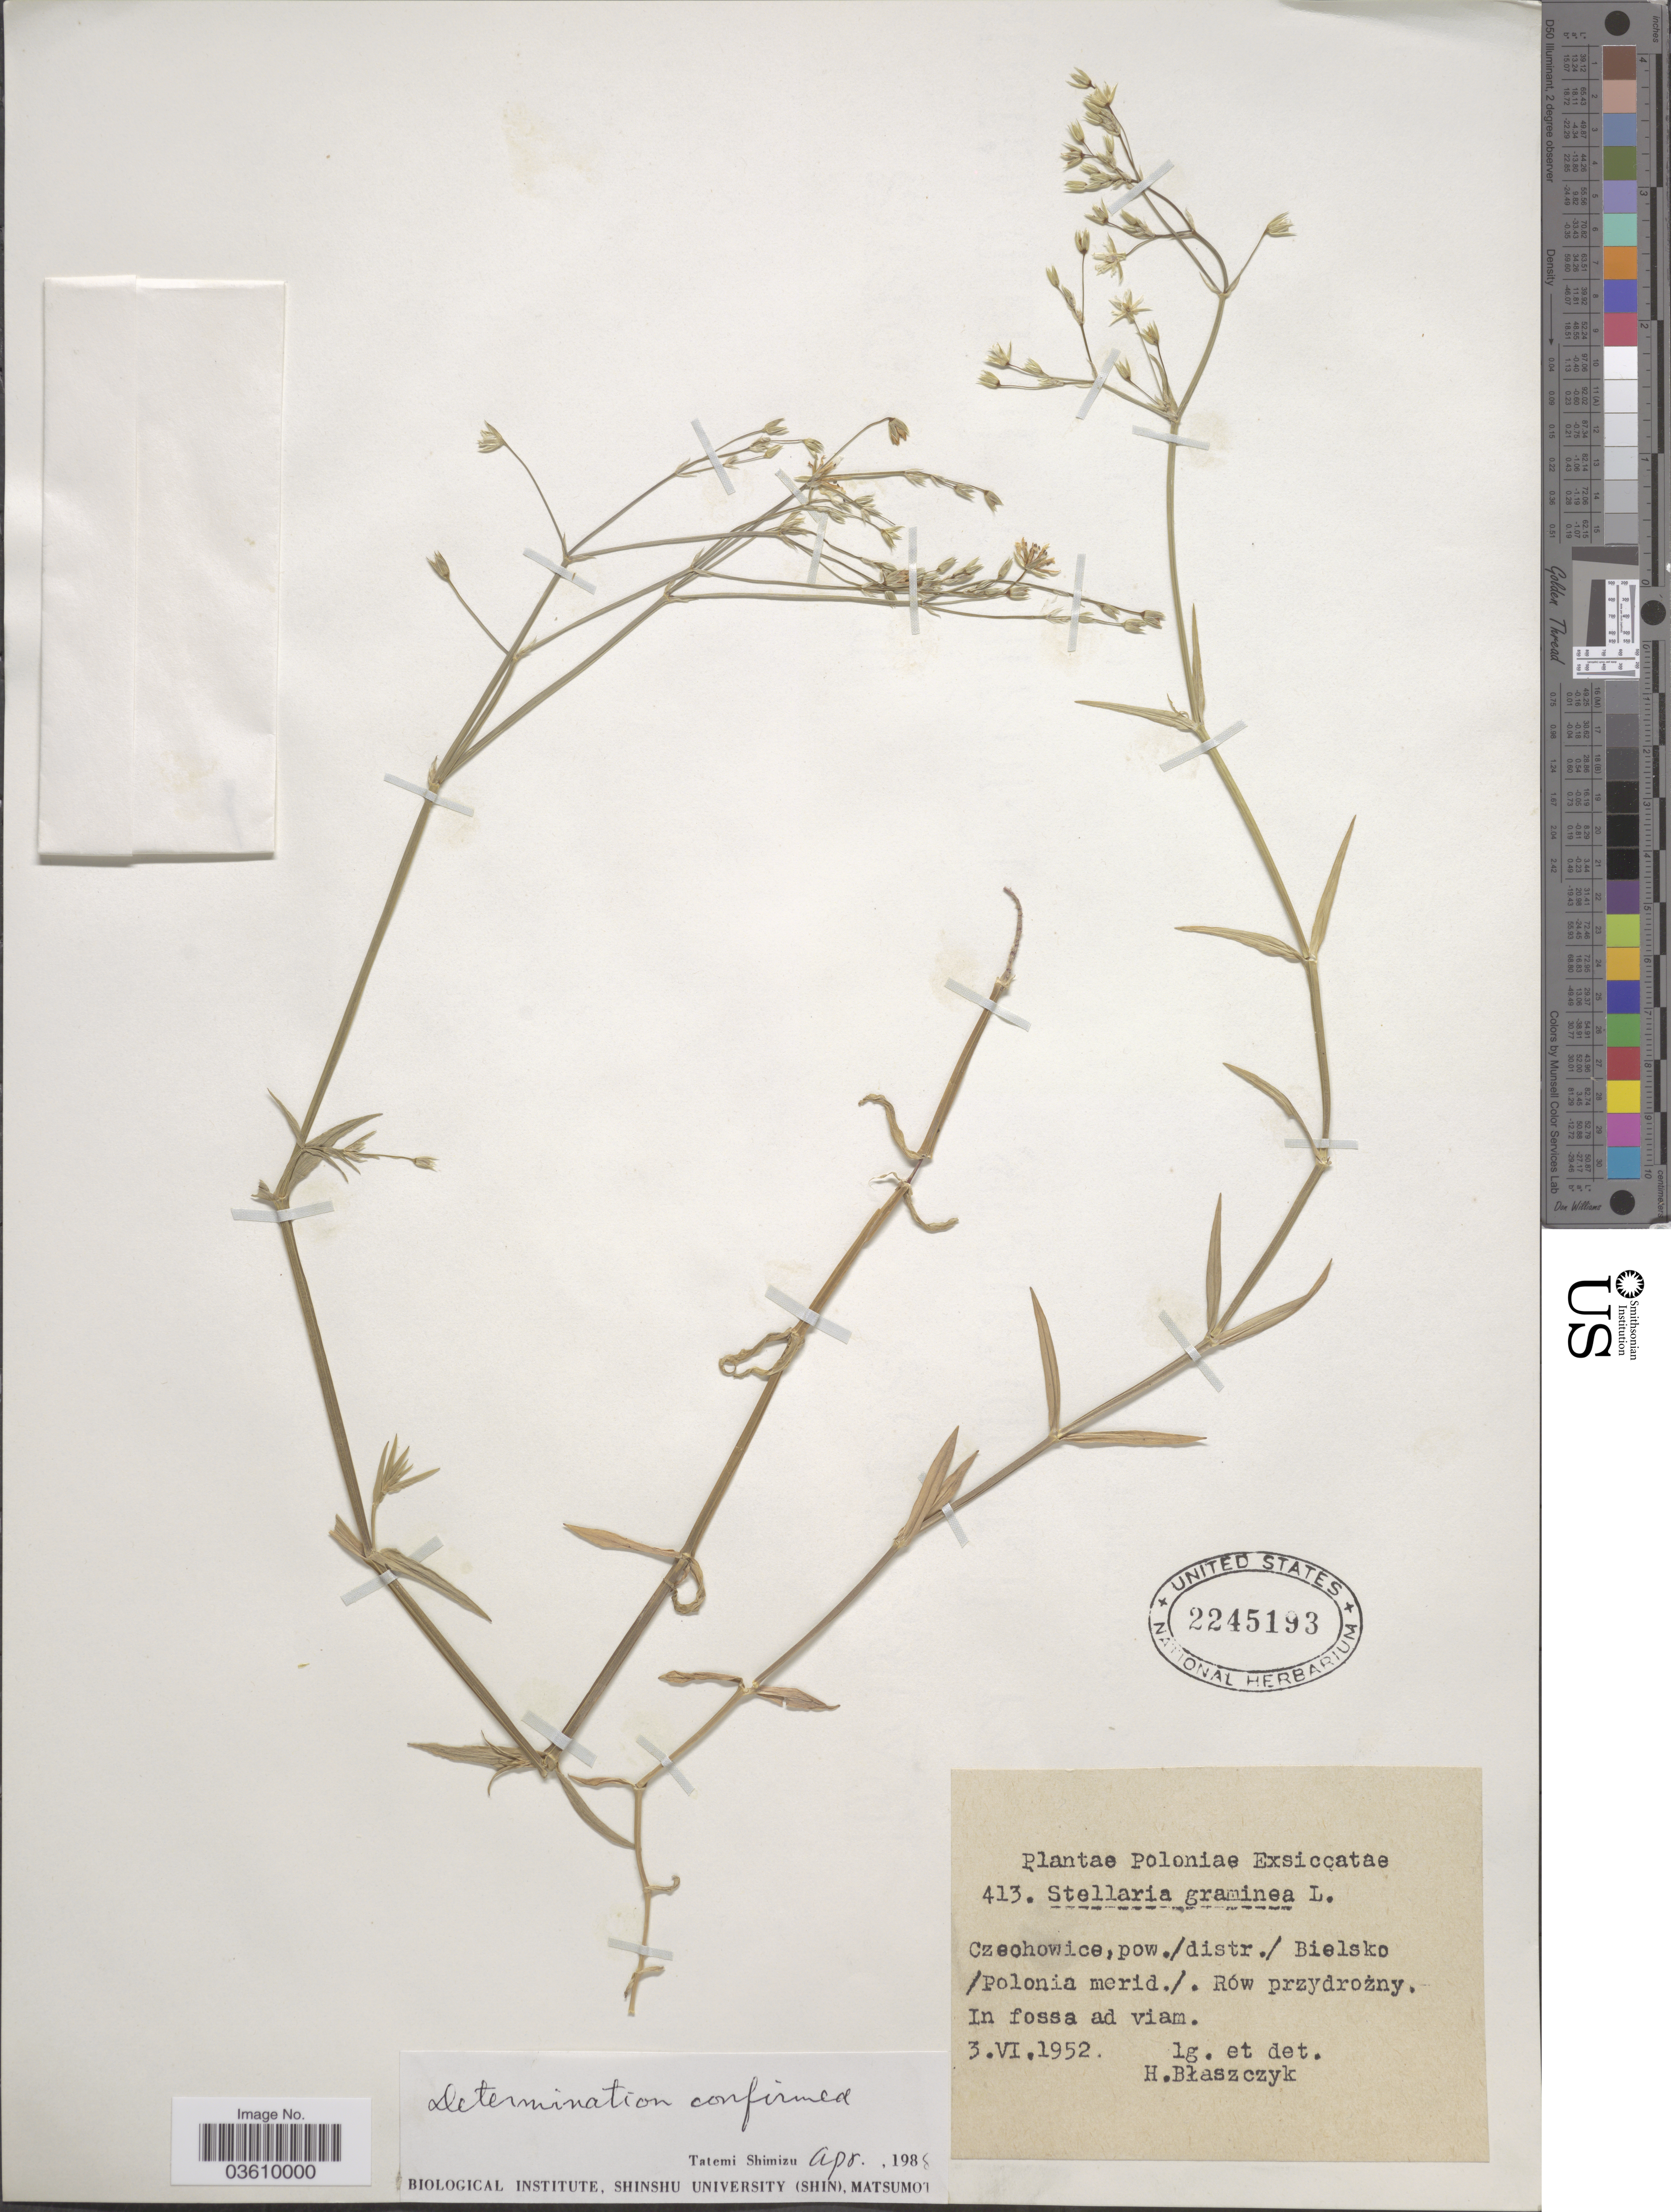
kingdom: Plantae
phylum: Tracheophyta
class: Magnoliopsida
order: Caryophyllales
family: Caryophyllaceae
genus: Stellaria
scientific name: Stellaria graminea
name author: L.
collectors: H. Blaszczyk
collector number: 413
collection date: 1952-06-03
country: Poland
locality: Czechowice, pow./distr./ Bielsko/Polonia merid./. Row pryzdrozny. In fossa ad viam.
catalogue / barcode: US 2245193